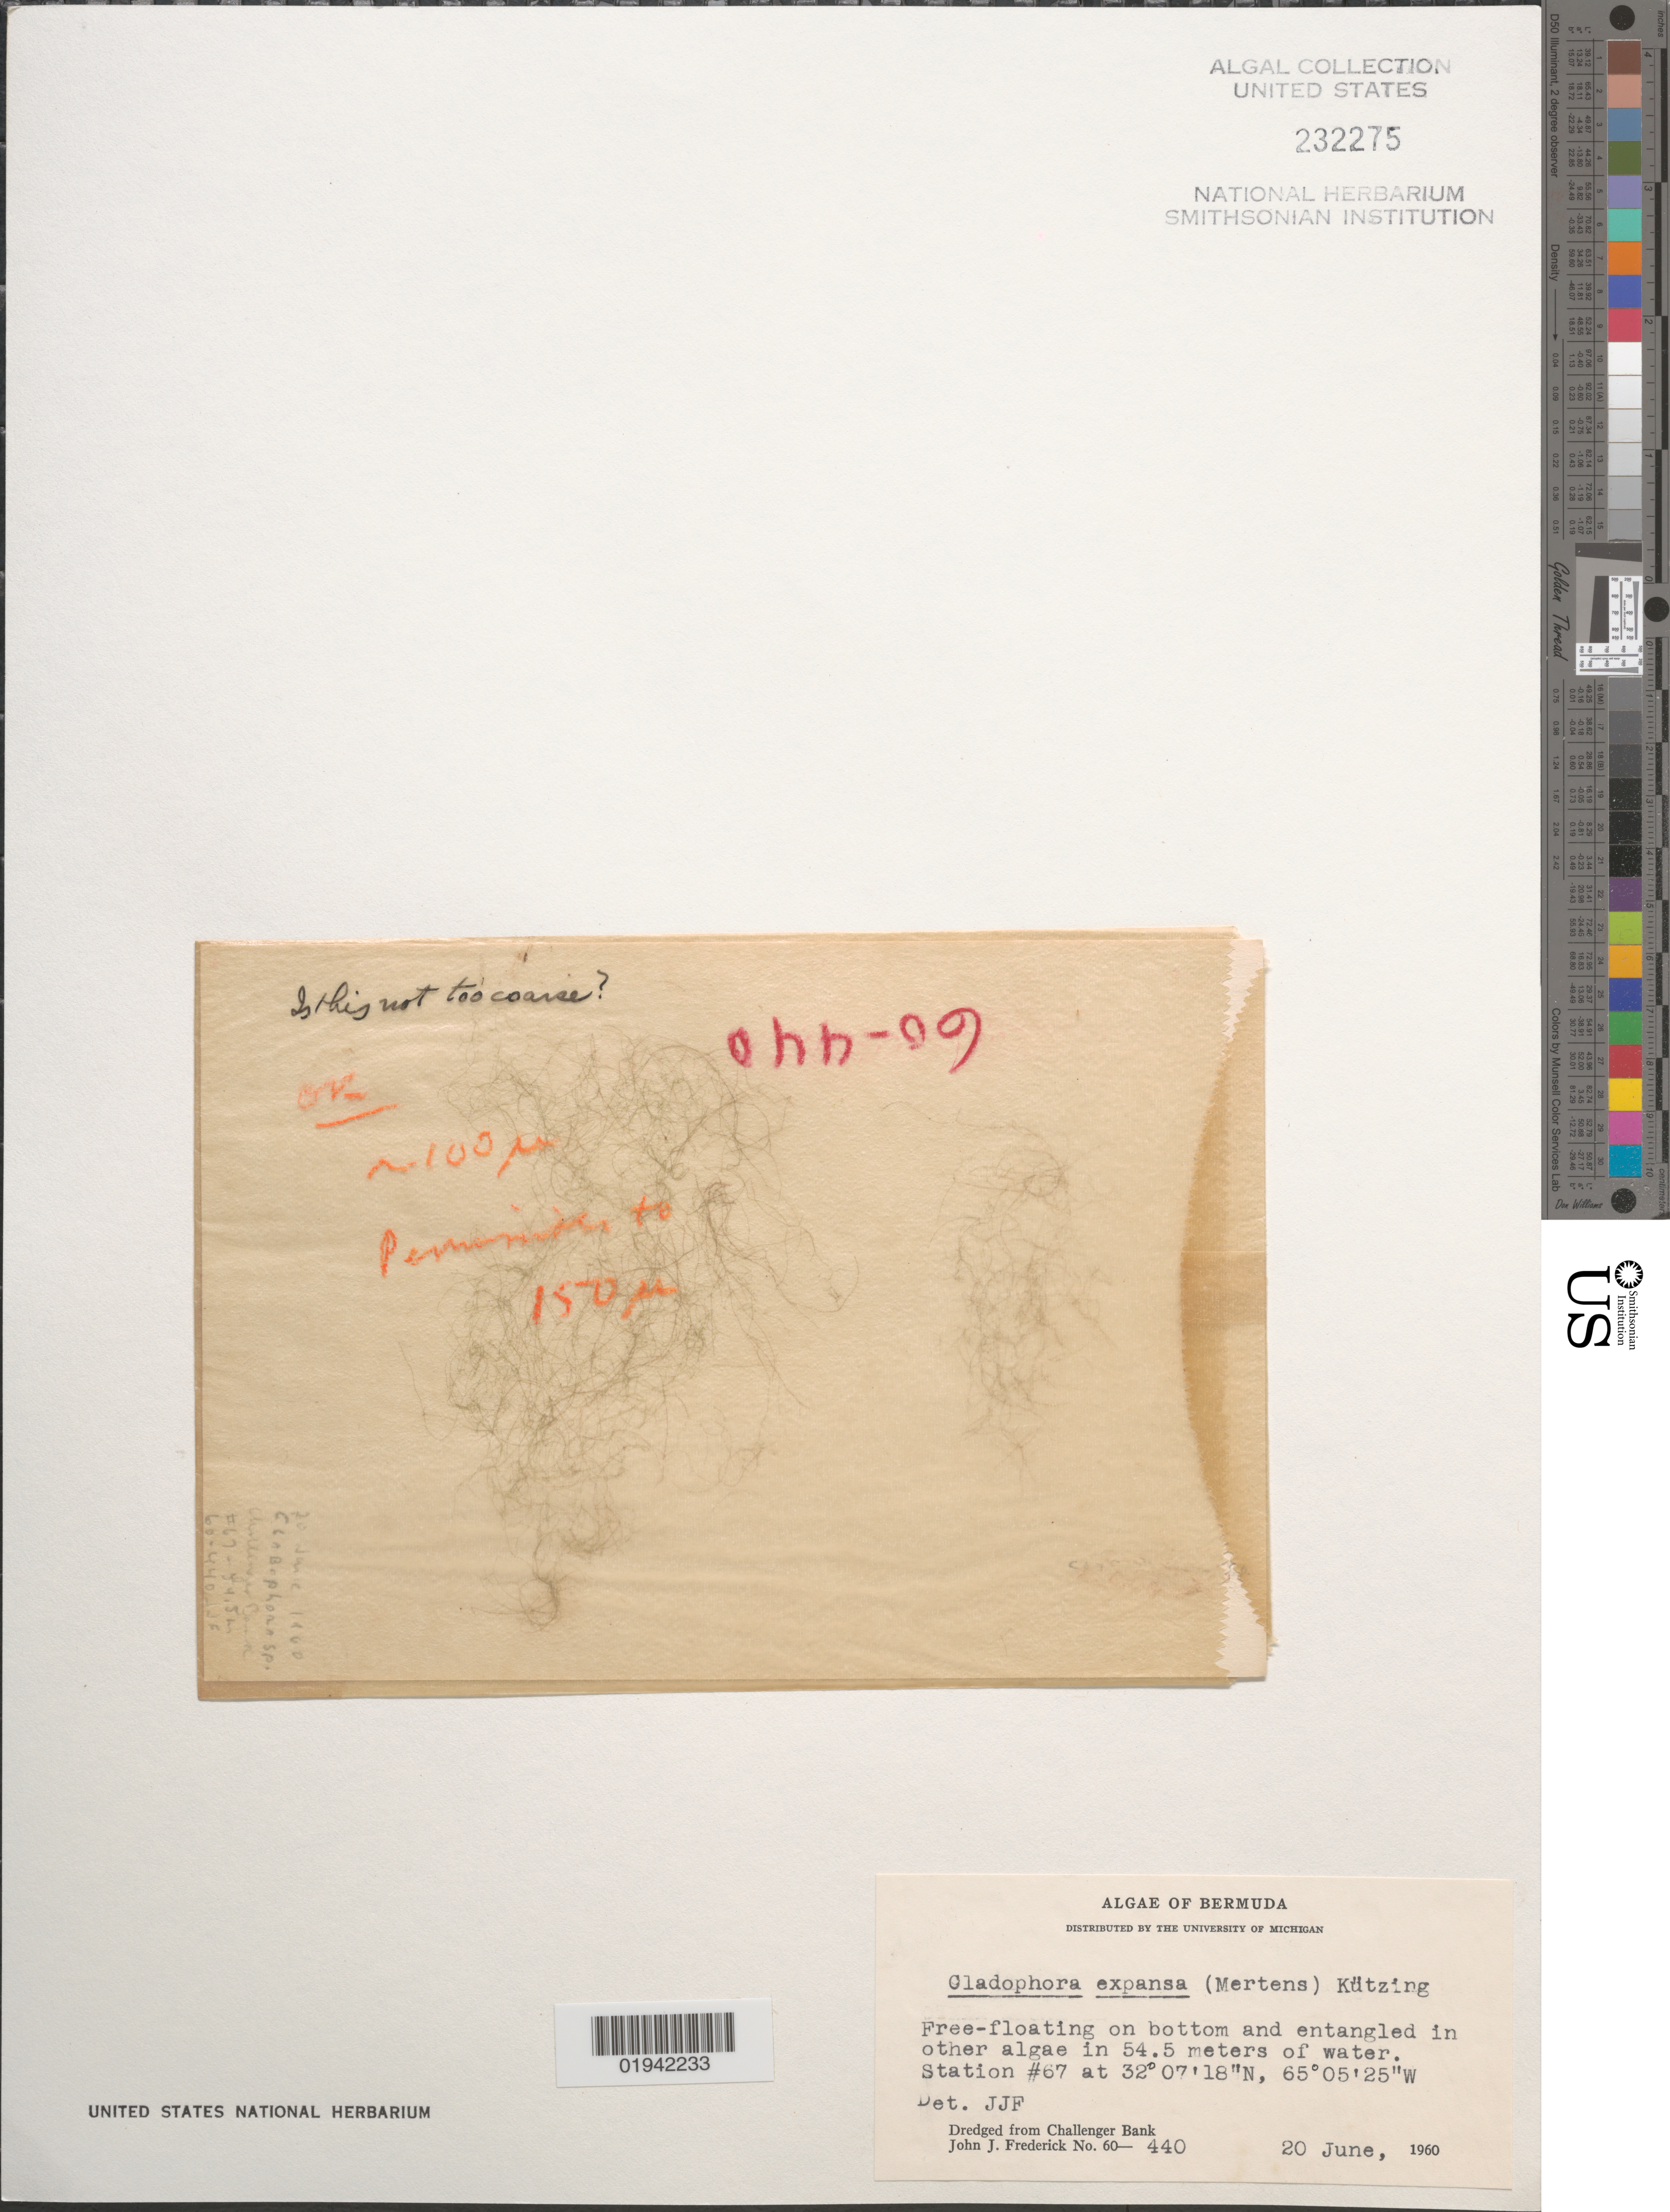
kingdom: Plantae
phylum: Chlorophyta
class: Ulvophyceae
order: Cladophorales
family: Cladophoraceae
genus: Cladophora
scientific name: Cladophora vagabunda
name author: (L.) C. Hoek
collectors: J. Frederick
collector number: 60-440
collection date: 1960-06-20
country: Bermuda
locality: Station #67. Dredged from Challenger Bank.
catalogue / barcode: US 232275